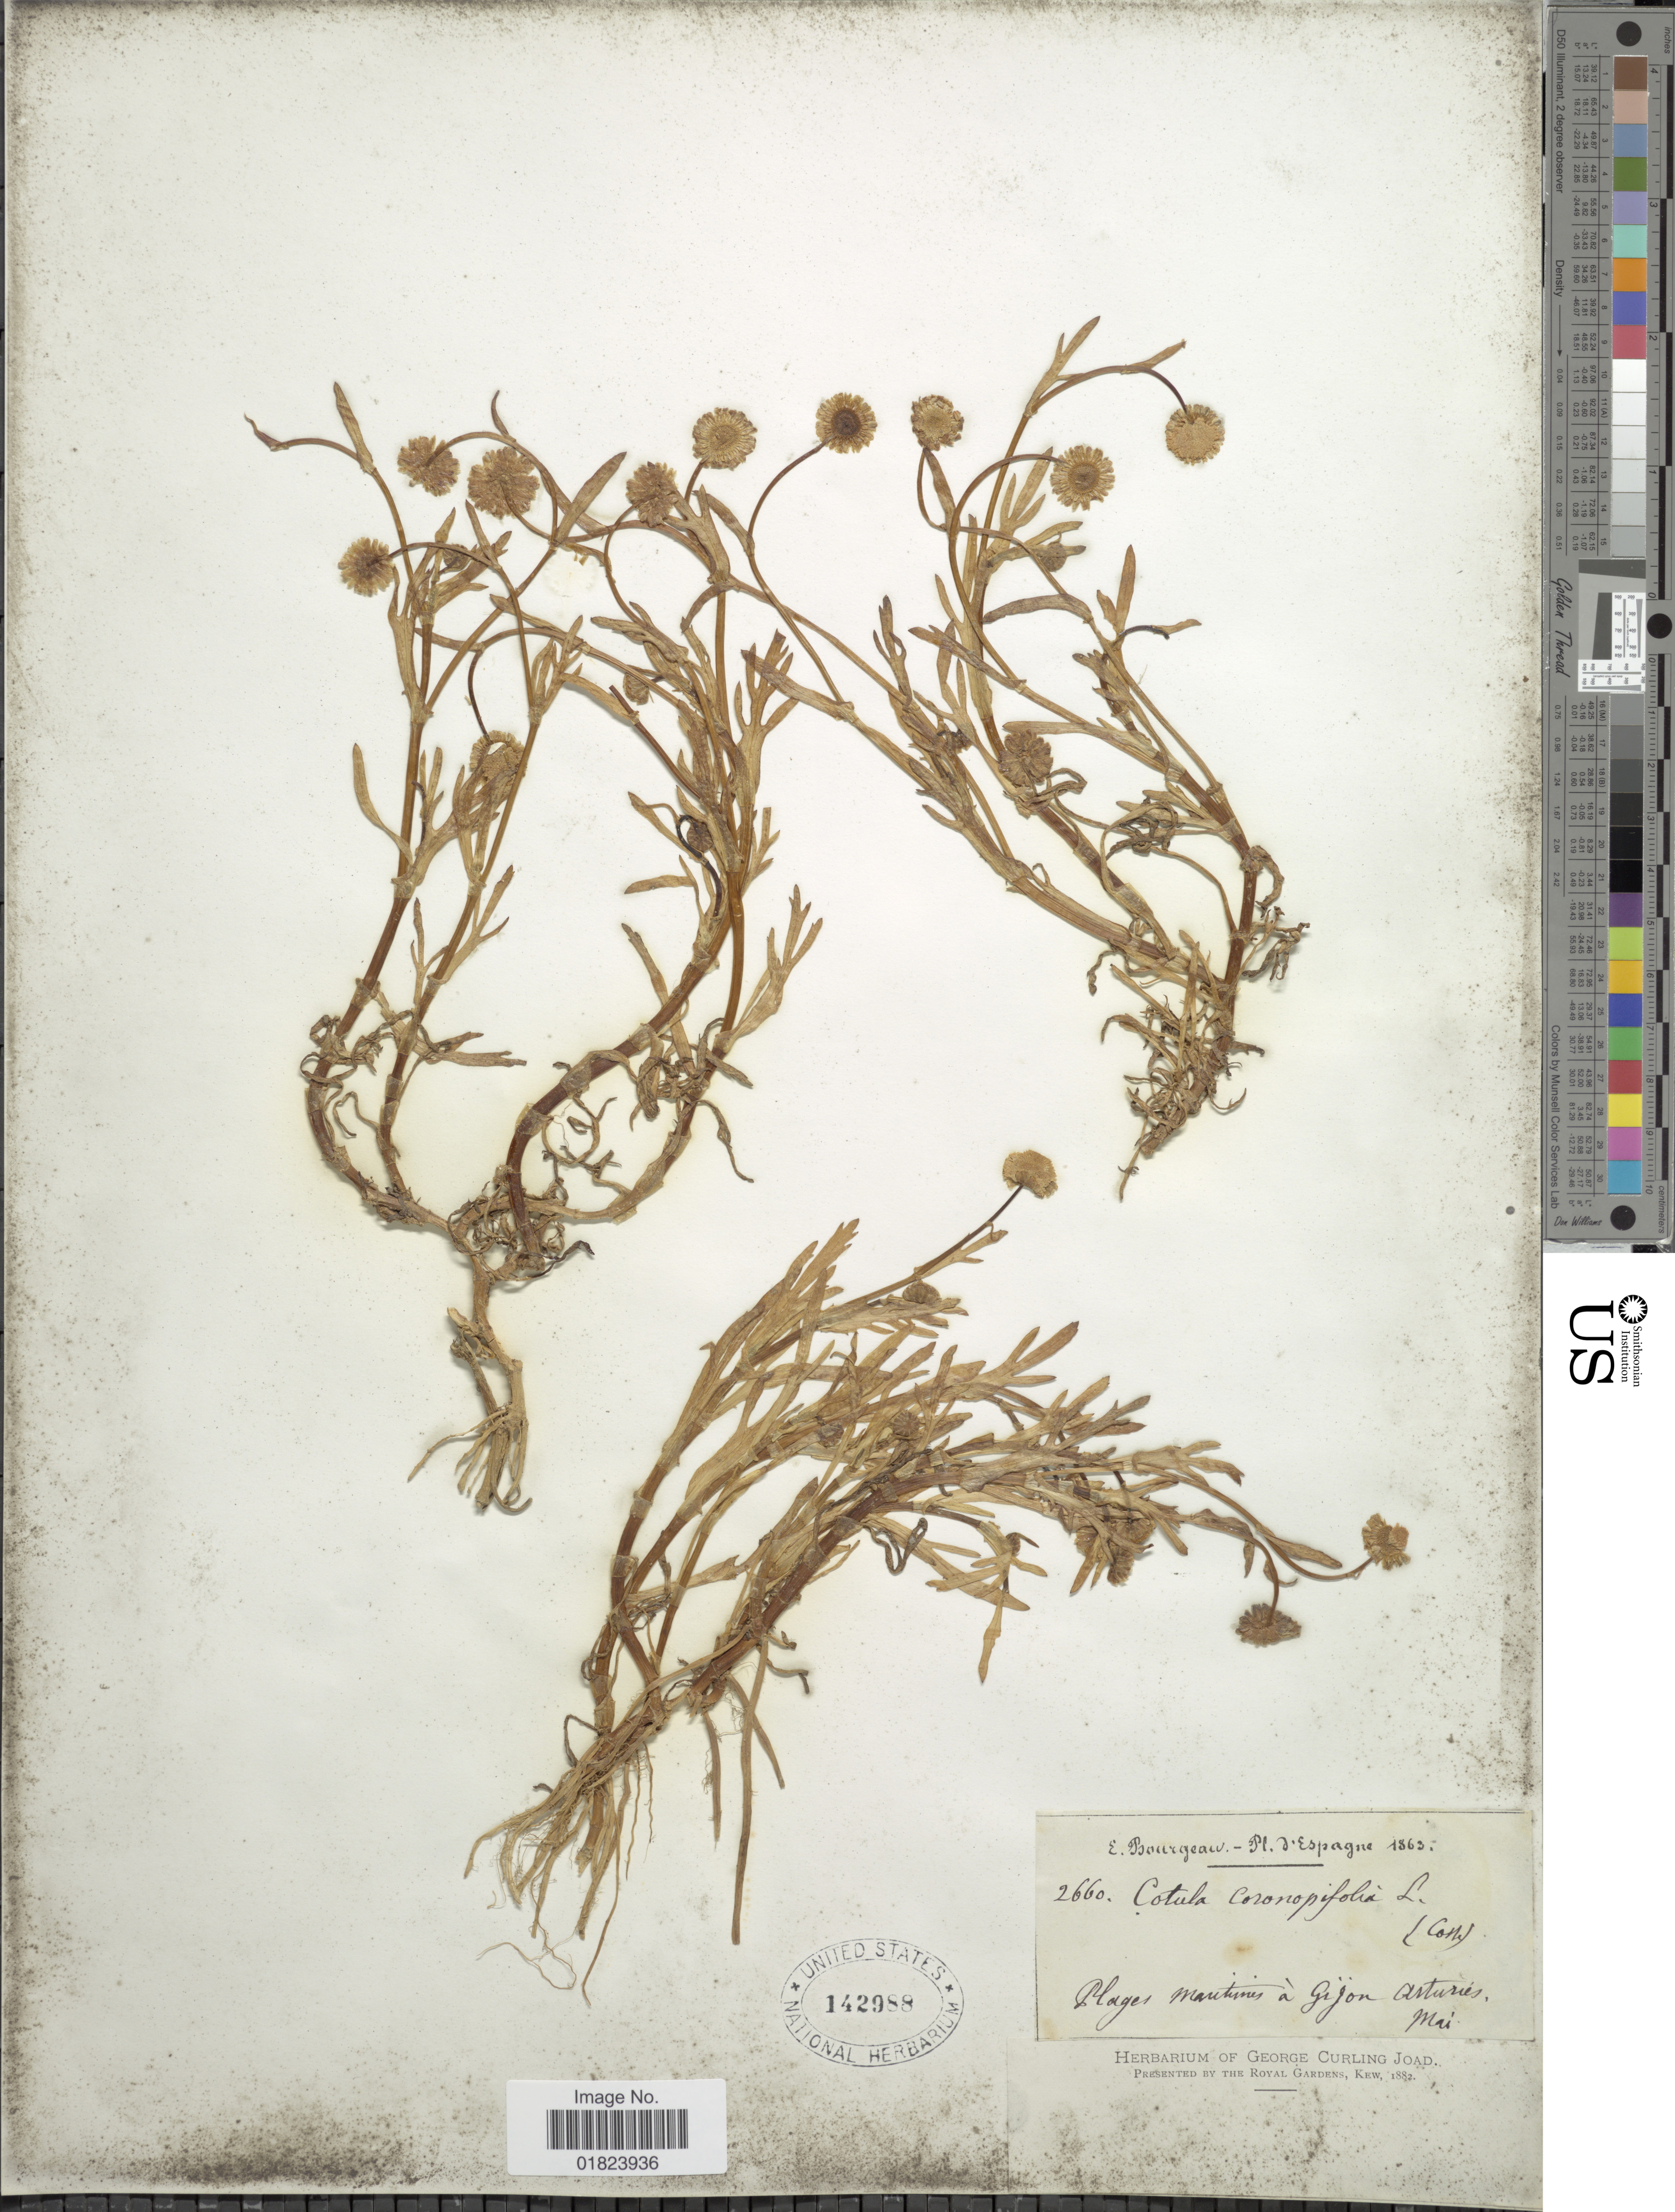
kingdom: Plantae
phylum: Tracheophyta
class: Magnoliopsida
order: Asterales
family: Asteraceae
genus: Cotula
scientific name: Cotula coronopifolia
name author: L.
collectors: E. Bourgeau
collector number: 2660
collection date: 1865-05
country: Spain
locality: D'Espagne, Plages maritimis à gijon asturias.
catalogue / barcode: US 142988